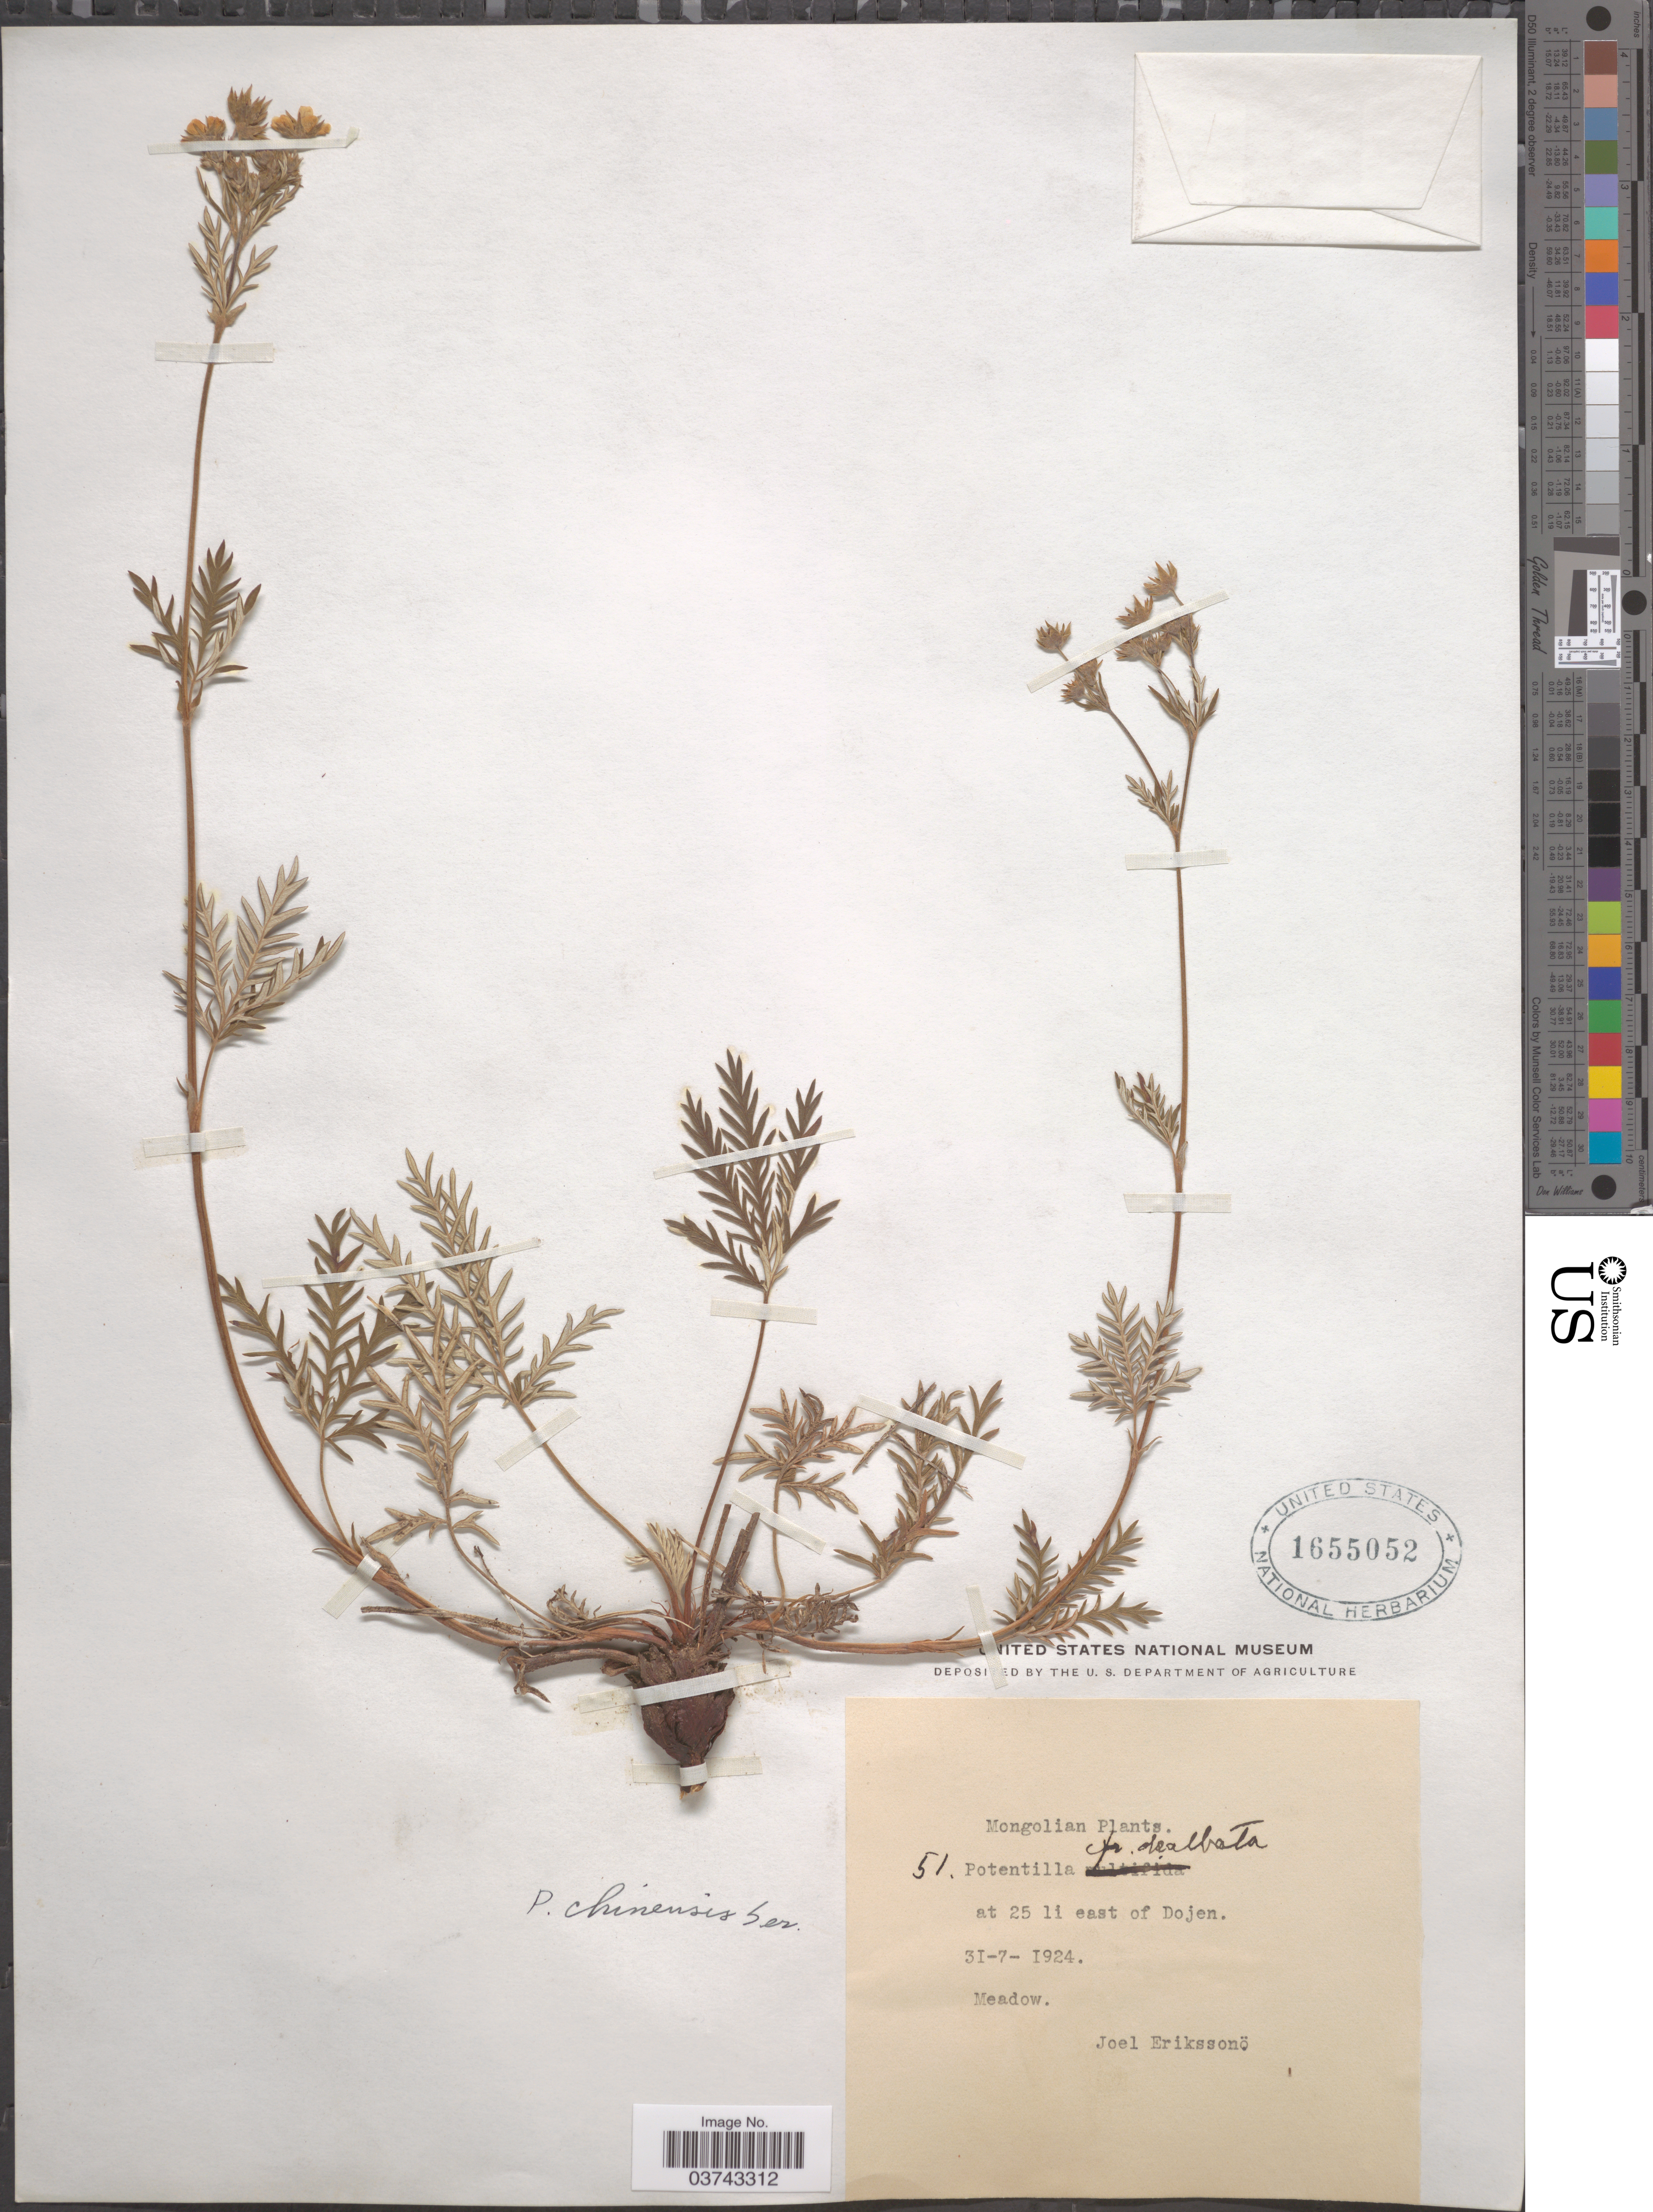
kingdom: Plantae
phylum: Tracheophyta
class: Magnoliopsida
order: Rosales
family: Rosaceae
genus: Potentilla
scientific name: Potentilla chinensis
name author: Ser.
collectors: J. Eriksson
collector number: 51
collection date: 1924-07-31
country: Mongolia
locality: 25 li east of Dojen.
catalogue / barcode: US 1655052